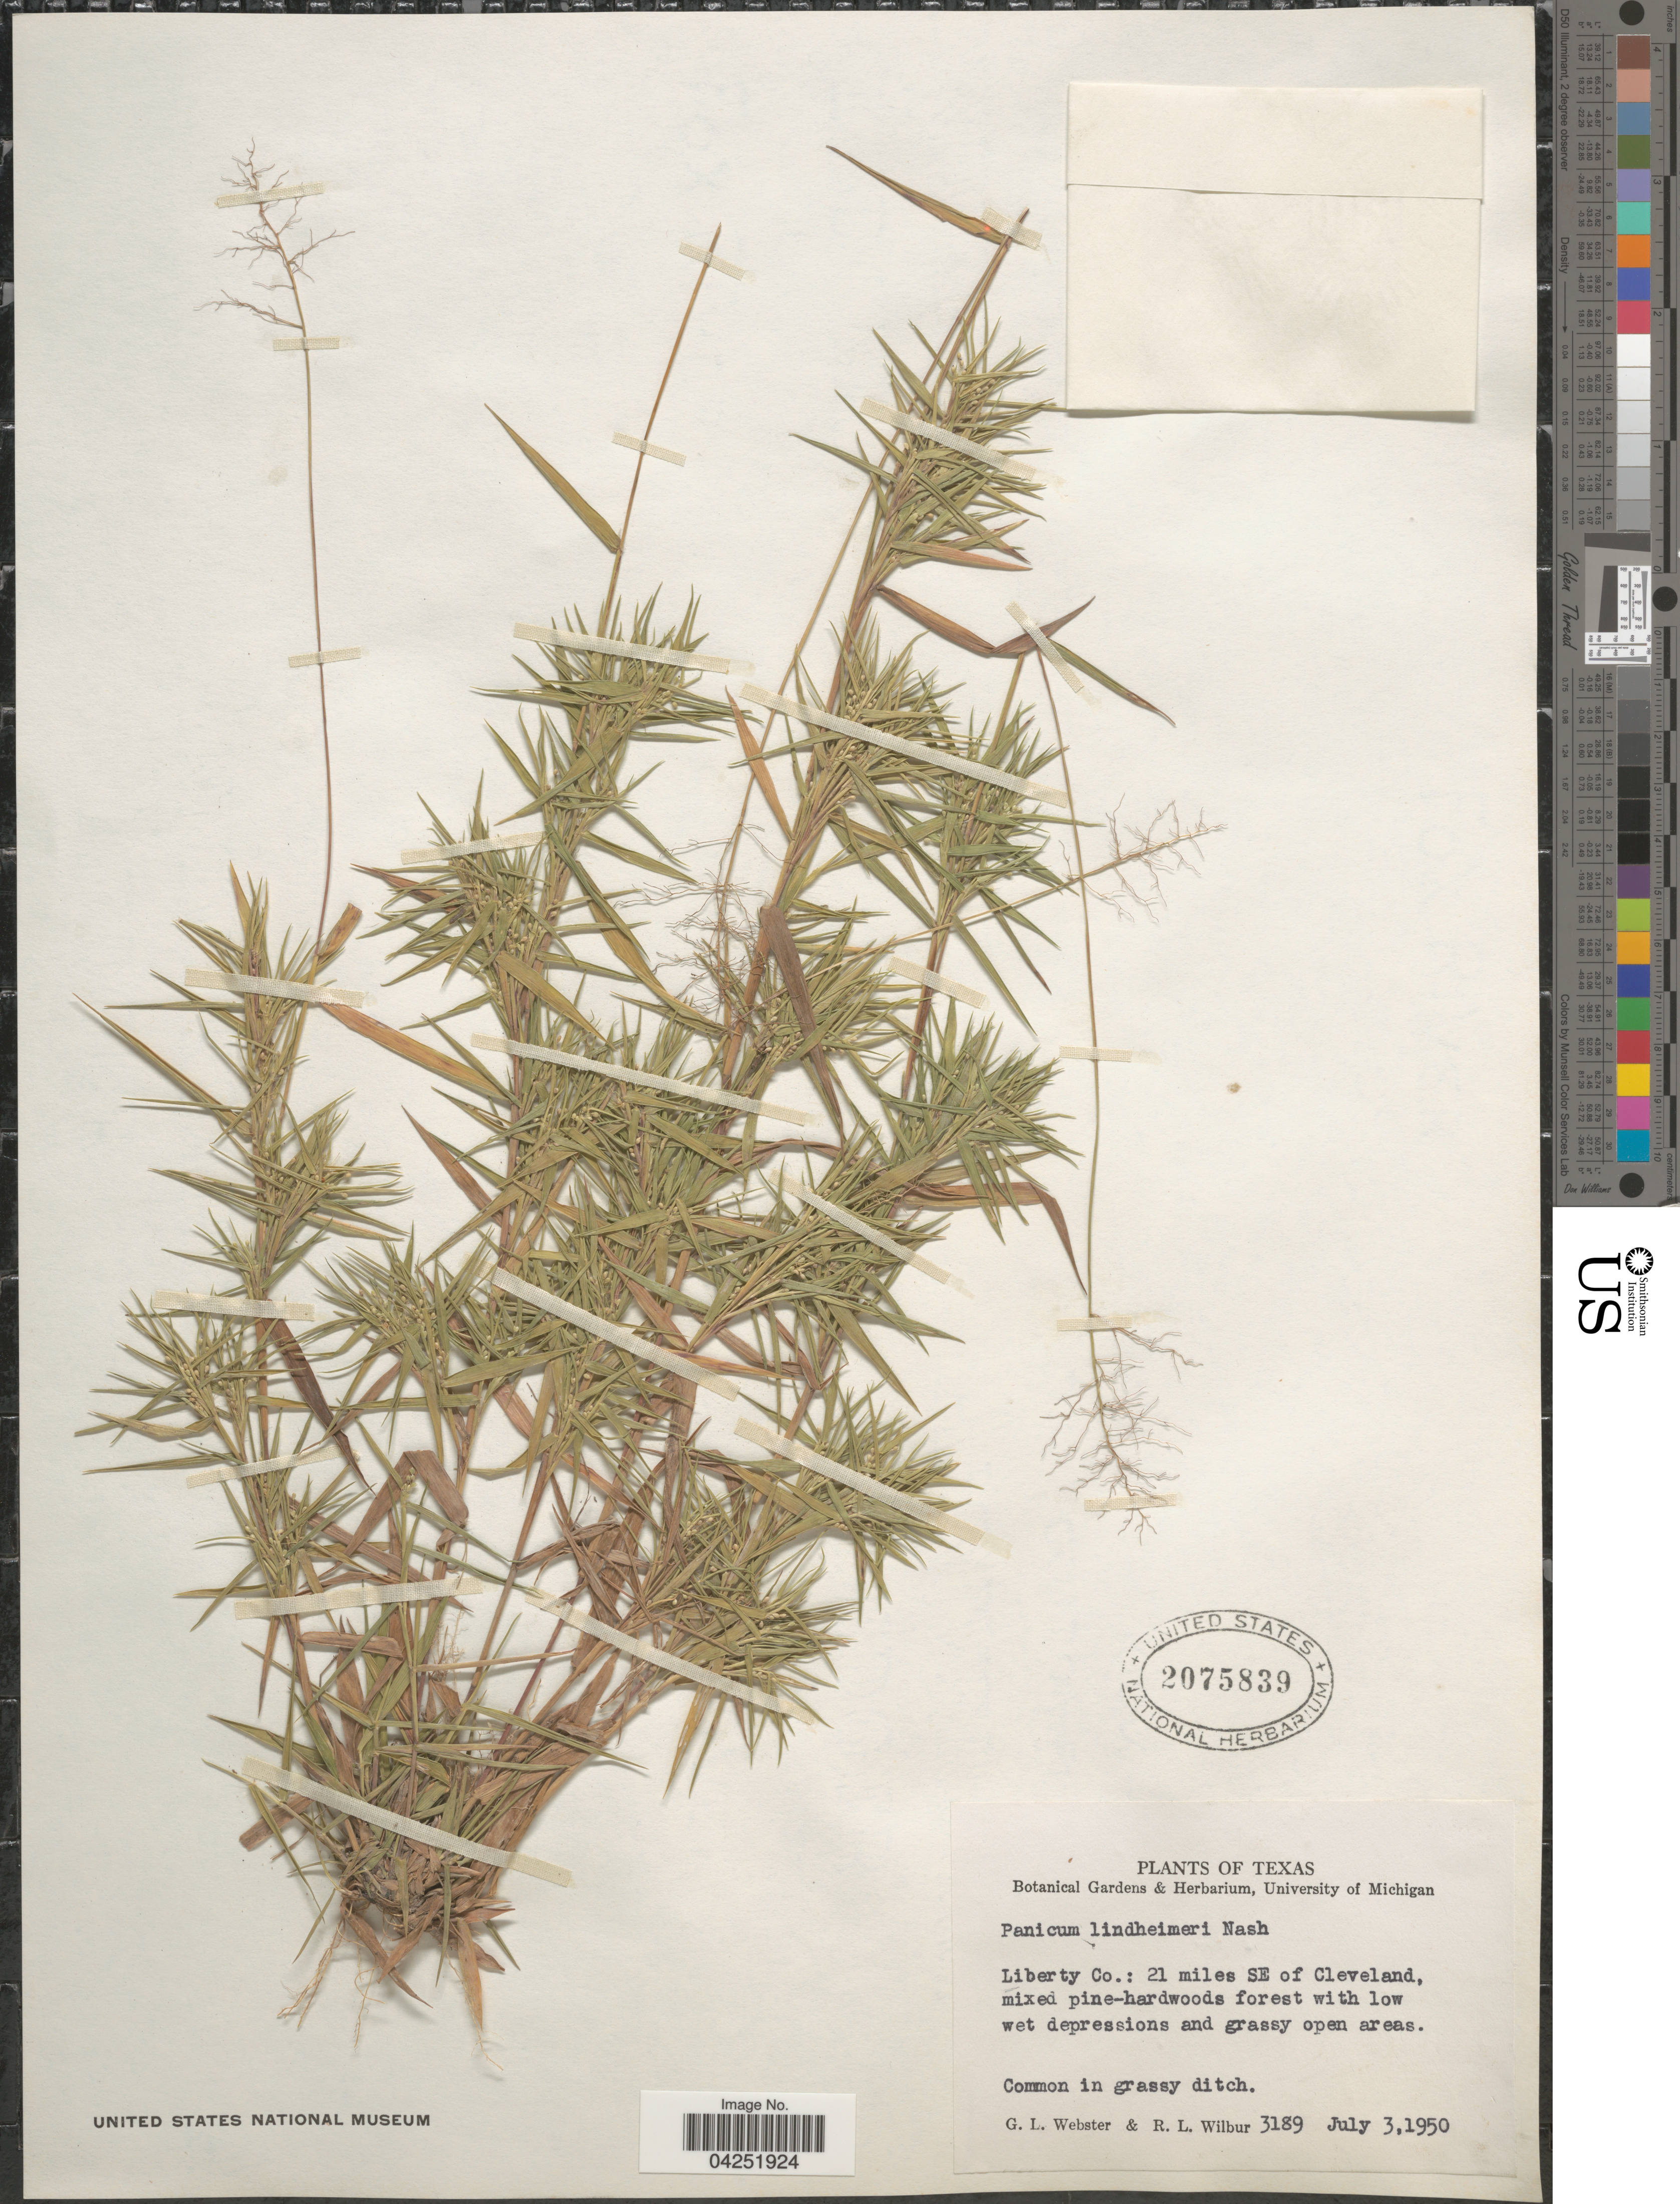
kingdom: Plantae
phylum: Tracheophyta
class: Liliopsida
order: Poales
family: Poaceae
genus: Dichanthelium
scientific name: Dichanthelium acuminatum var. lindheimeri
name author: (Nash) Gould & C.A. Clark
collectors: G. L. Webster & R. L. Wilbur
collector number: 3189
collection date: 1950-07-03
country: United States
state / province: Texas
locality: Liberty Co.: 21 miles SE of Cleveland, mixed pine-hardwoods forest with low wet depressions and grassy open areas.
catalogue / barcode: US 2075839